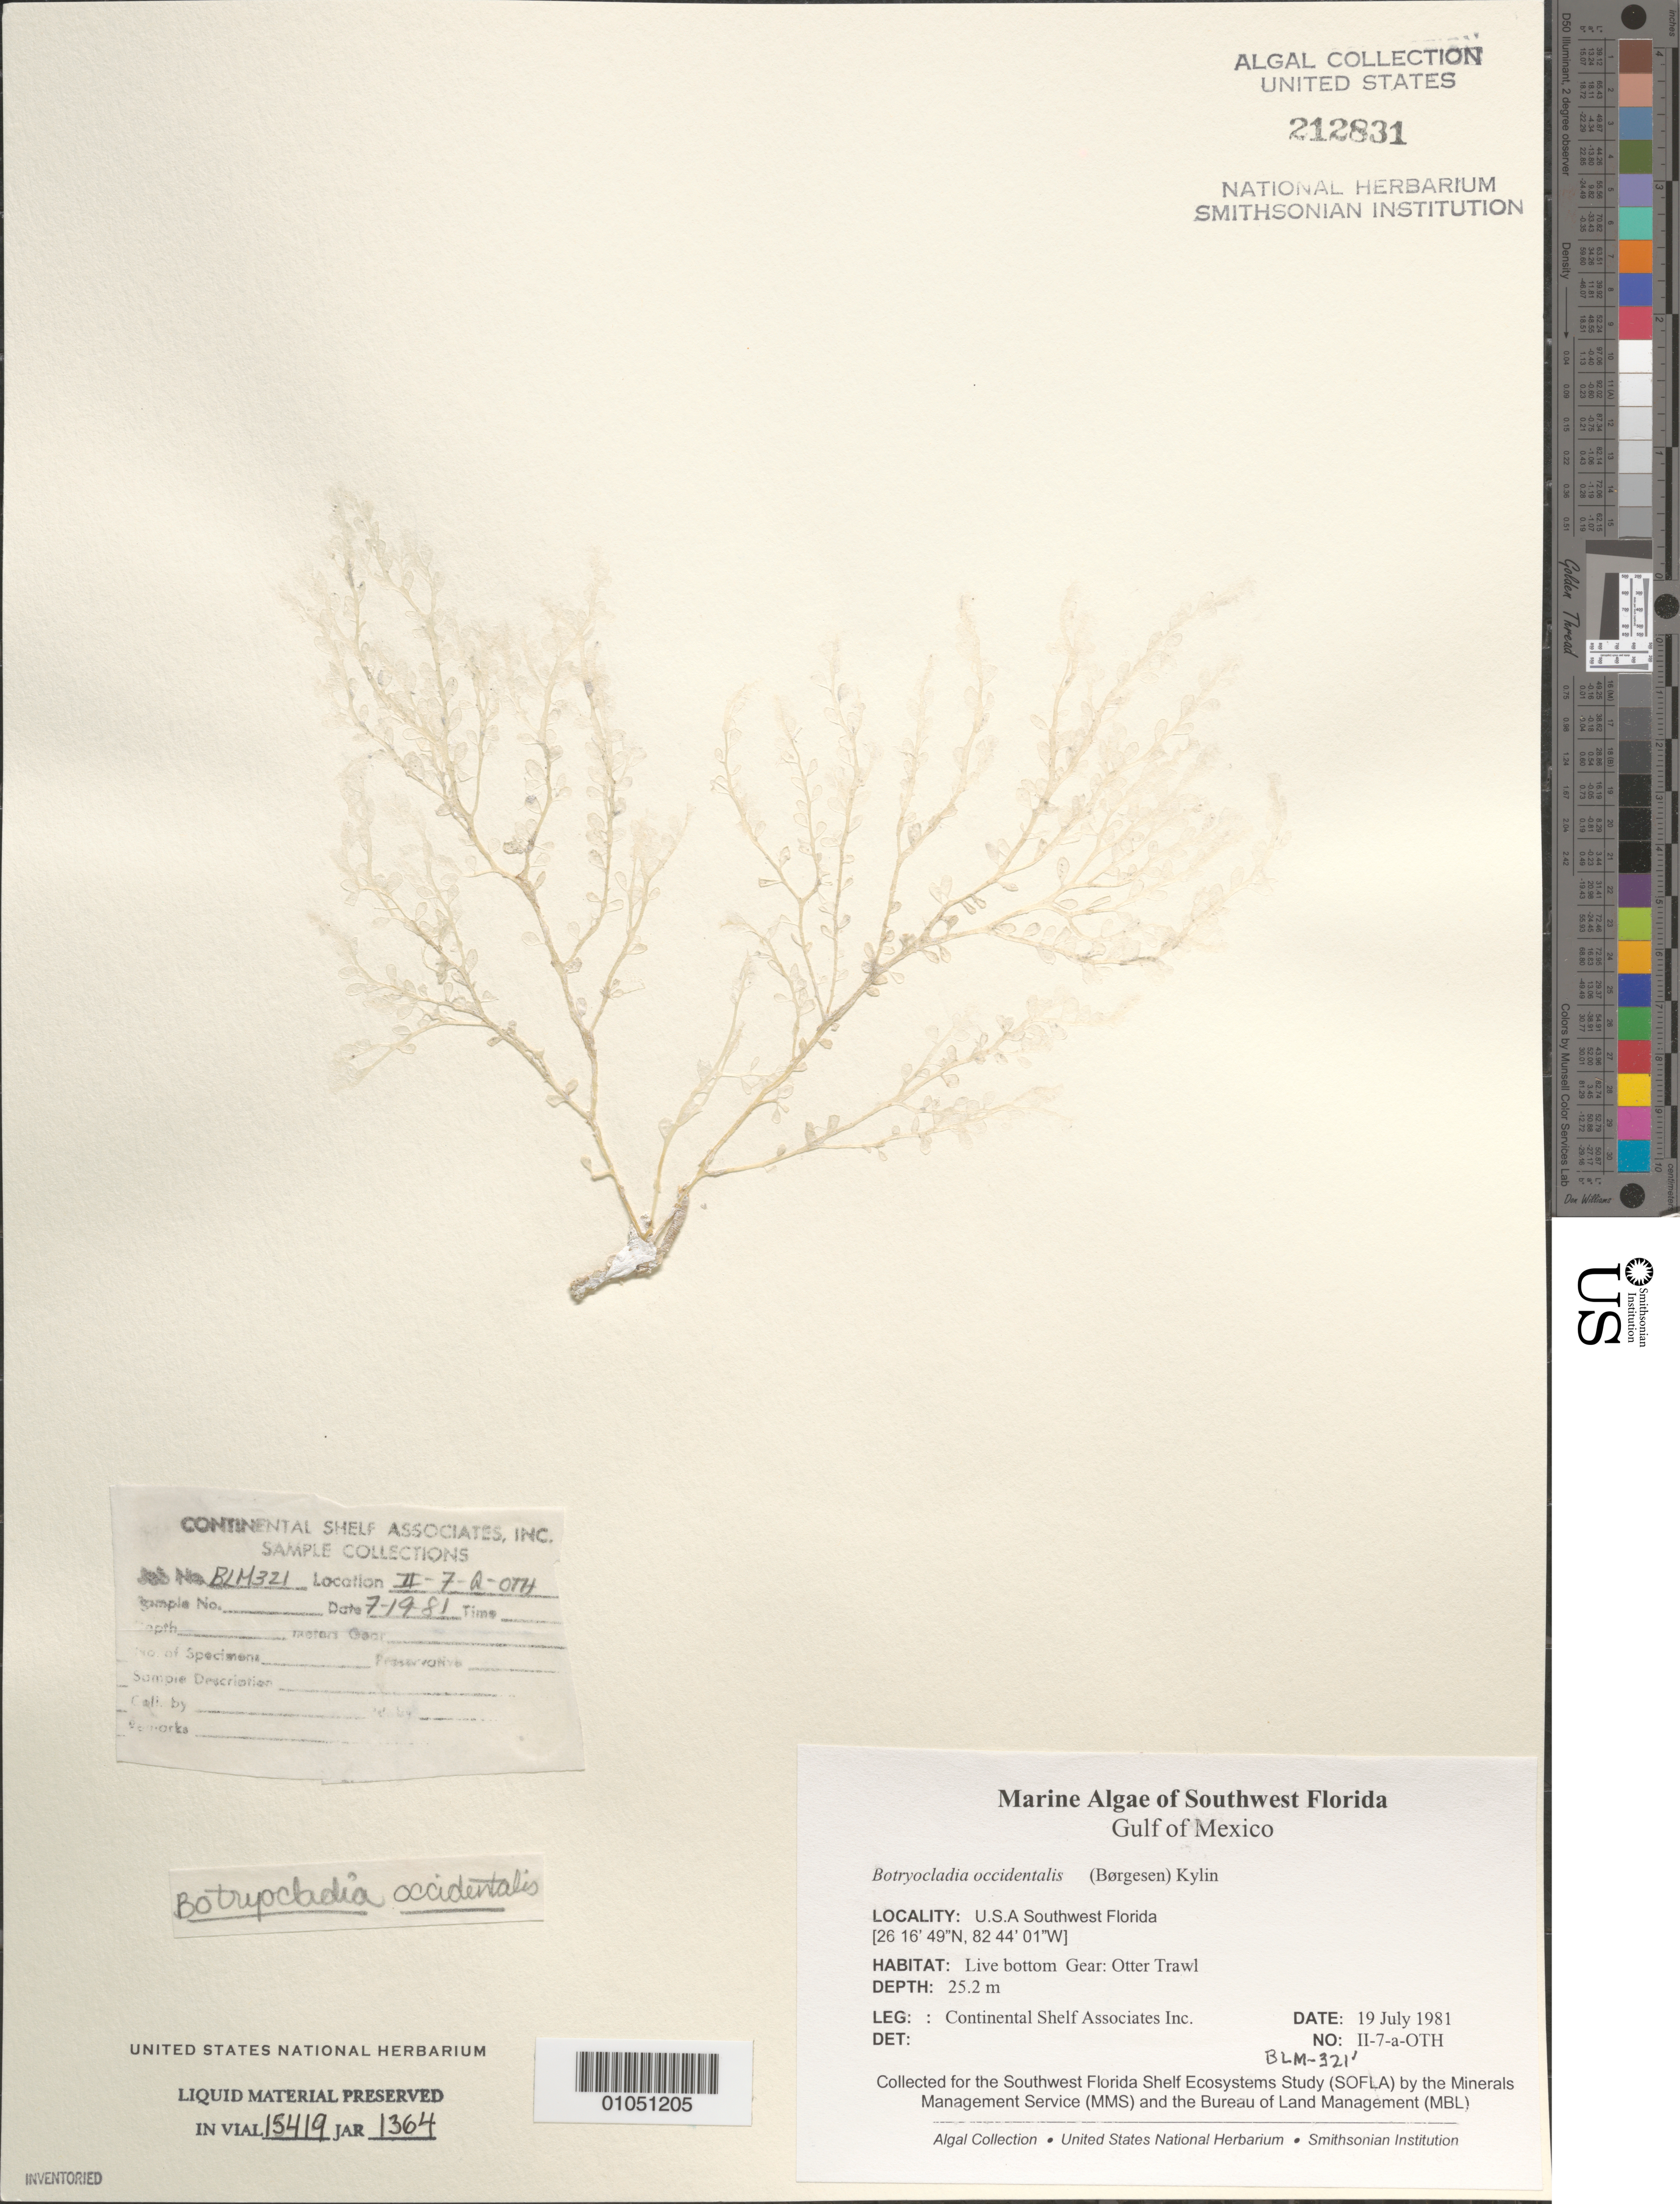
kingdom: Plantae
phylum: Rhodophyta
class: Florideophyceae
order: Rhodymeniales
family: Rhodymeniaceae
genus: Botryocladia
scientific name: Botryocladia occidentalis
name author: (Børgesen) Kylin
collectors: Continental Shelf Associates for the MMS/BLM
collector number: BLM-321-II-7-A-OTH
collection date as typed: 19 Jul 1981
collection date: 1981-07-19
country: United States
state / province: Florida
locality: Gulf of Mexico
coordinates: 26 16'49"N, 82 44'01"W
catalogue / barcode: US 212831